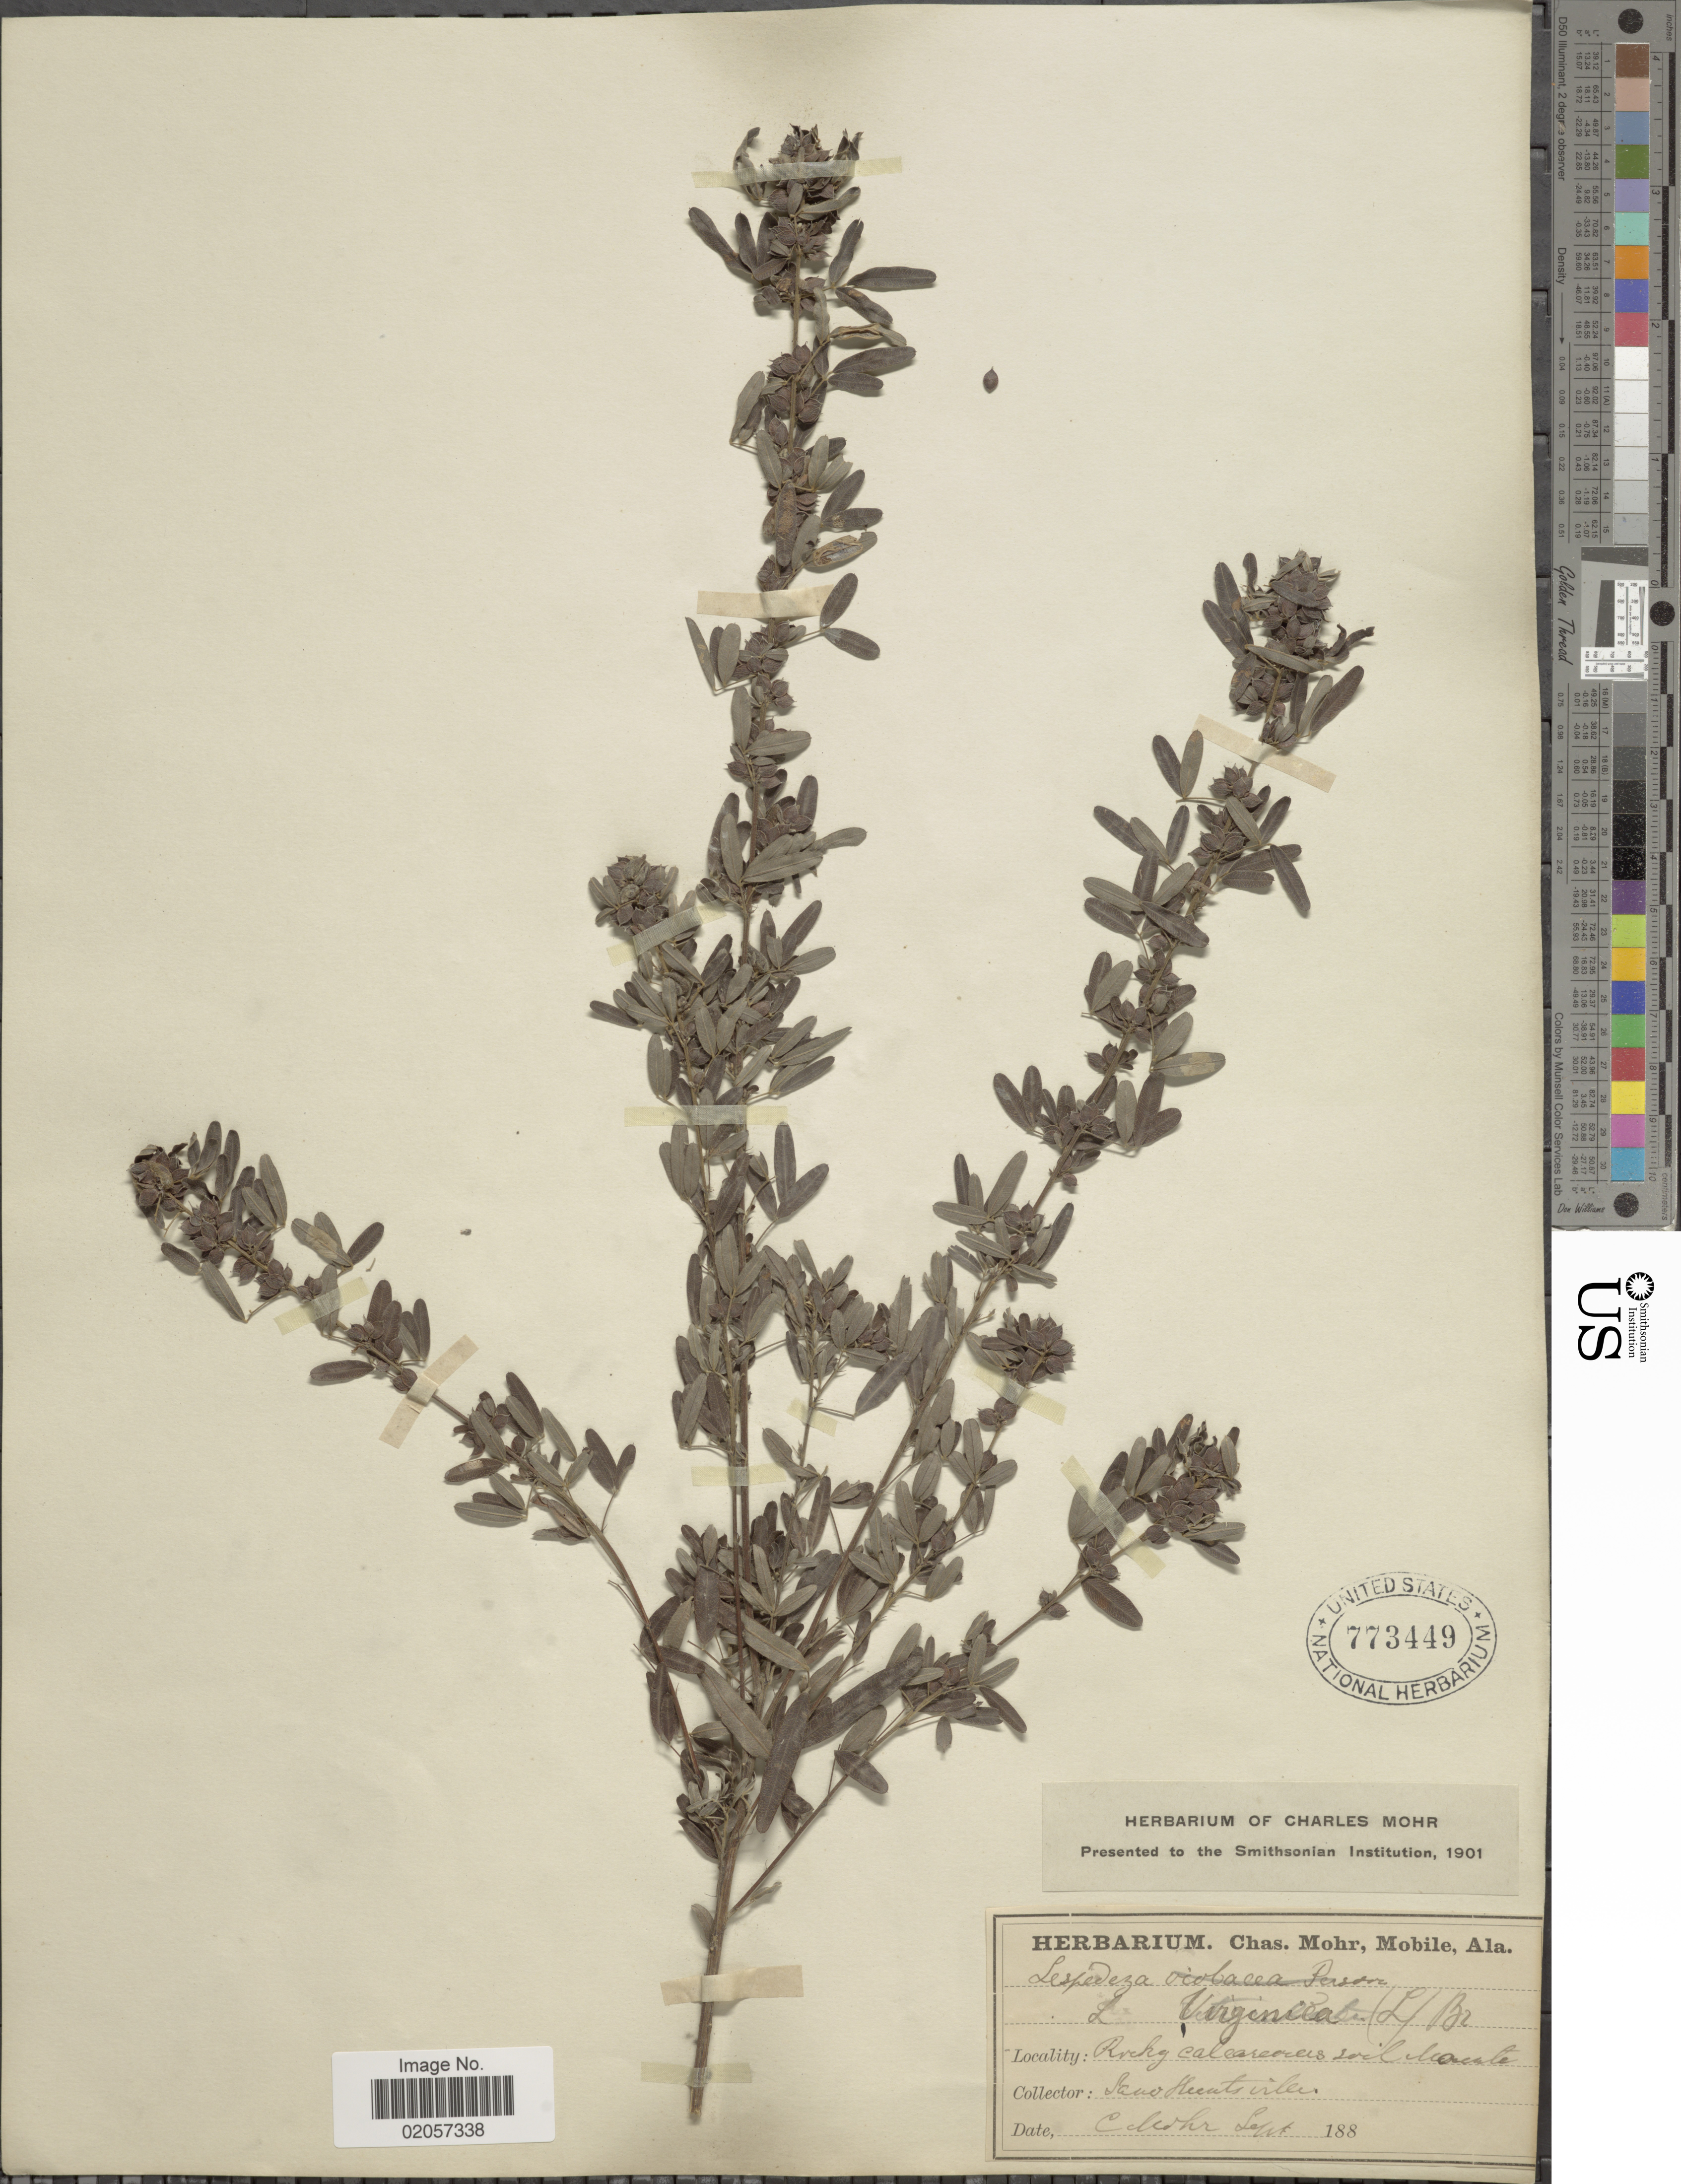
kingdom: Plantae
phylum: Tracheophyta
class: Magnoliopsida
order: Fabales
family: Fabaceae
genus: Lespedeza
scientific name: Lespedeza virginica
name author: (L.) Britton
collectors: C. T. Mohr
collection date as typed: Sept 188-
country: United States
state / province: Alabama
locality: Sano Huntsville.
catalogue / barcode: US 773449